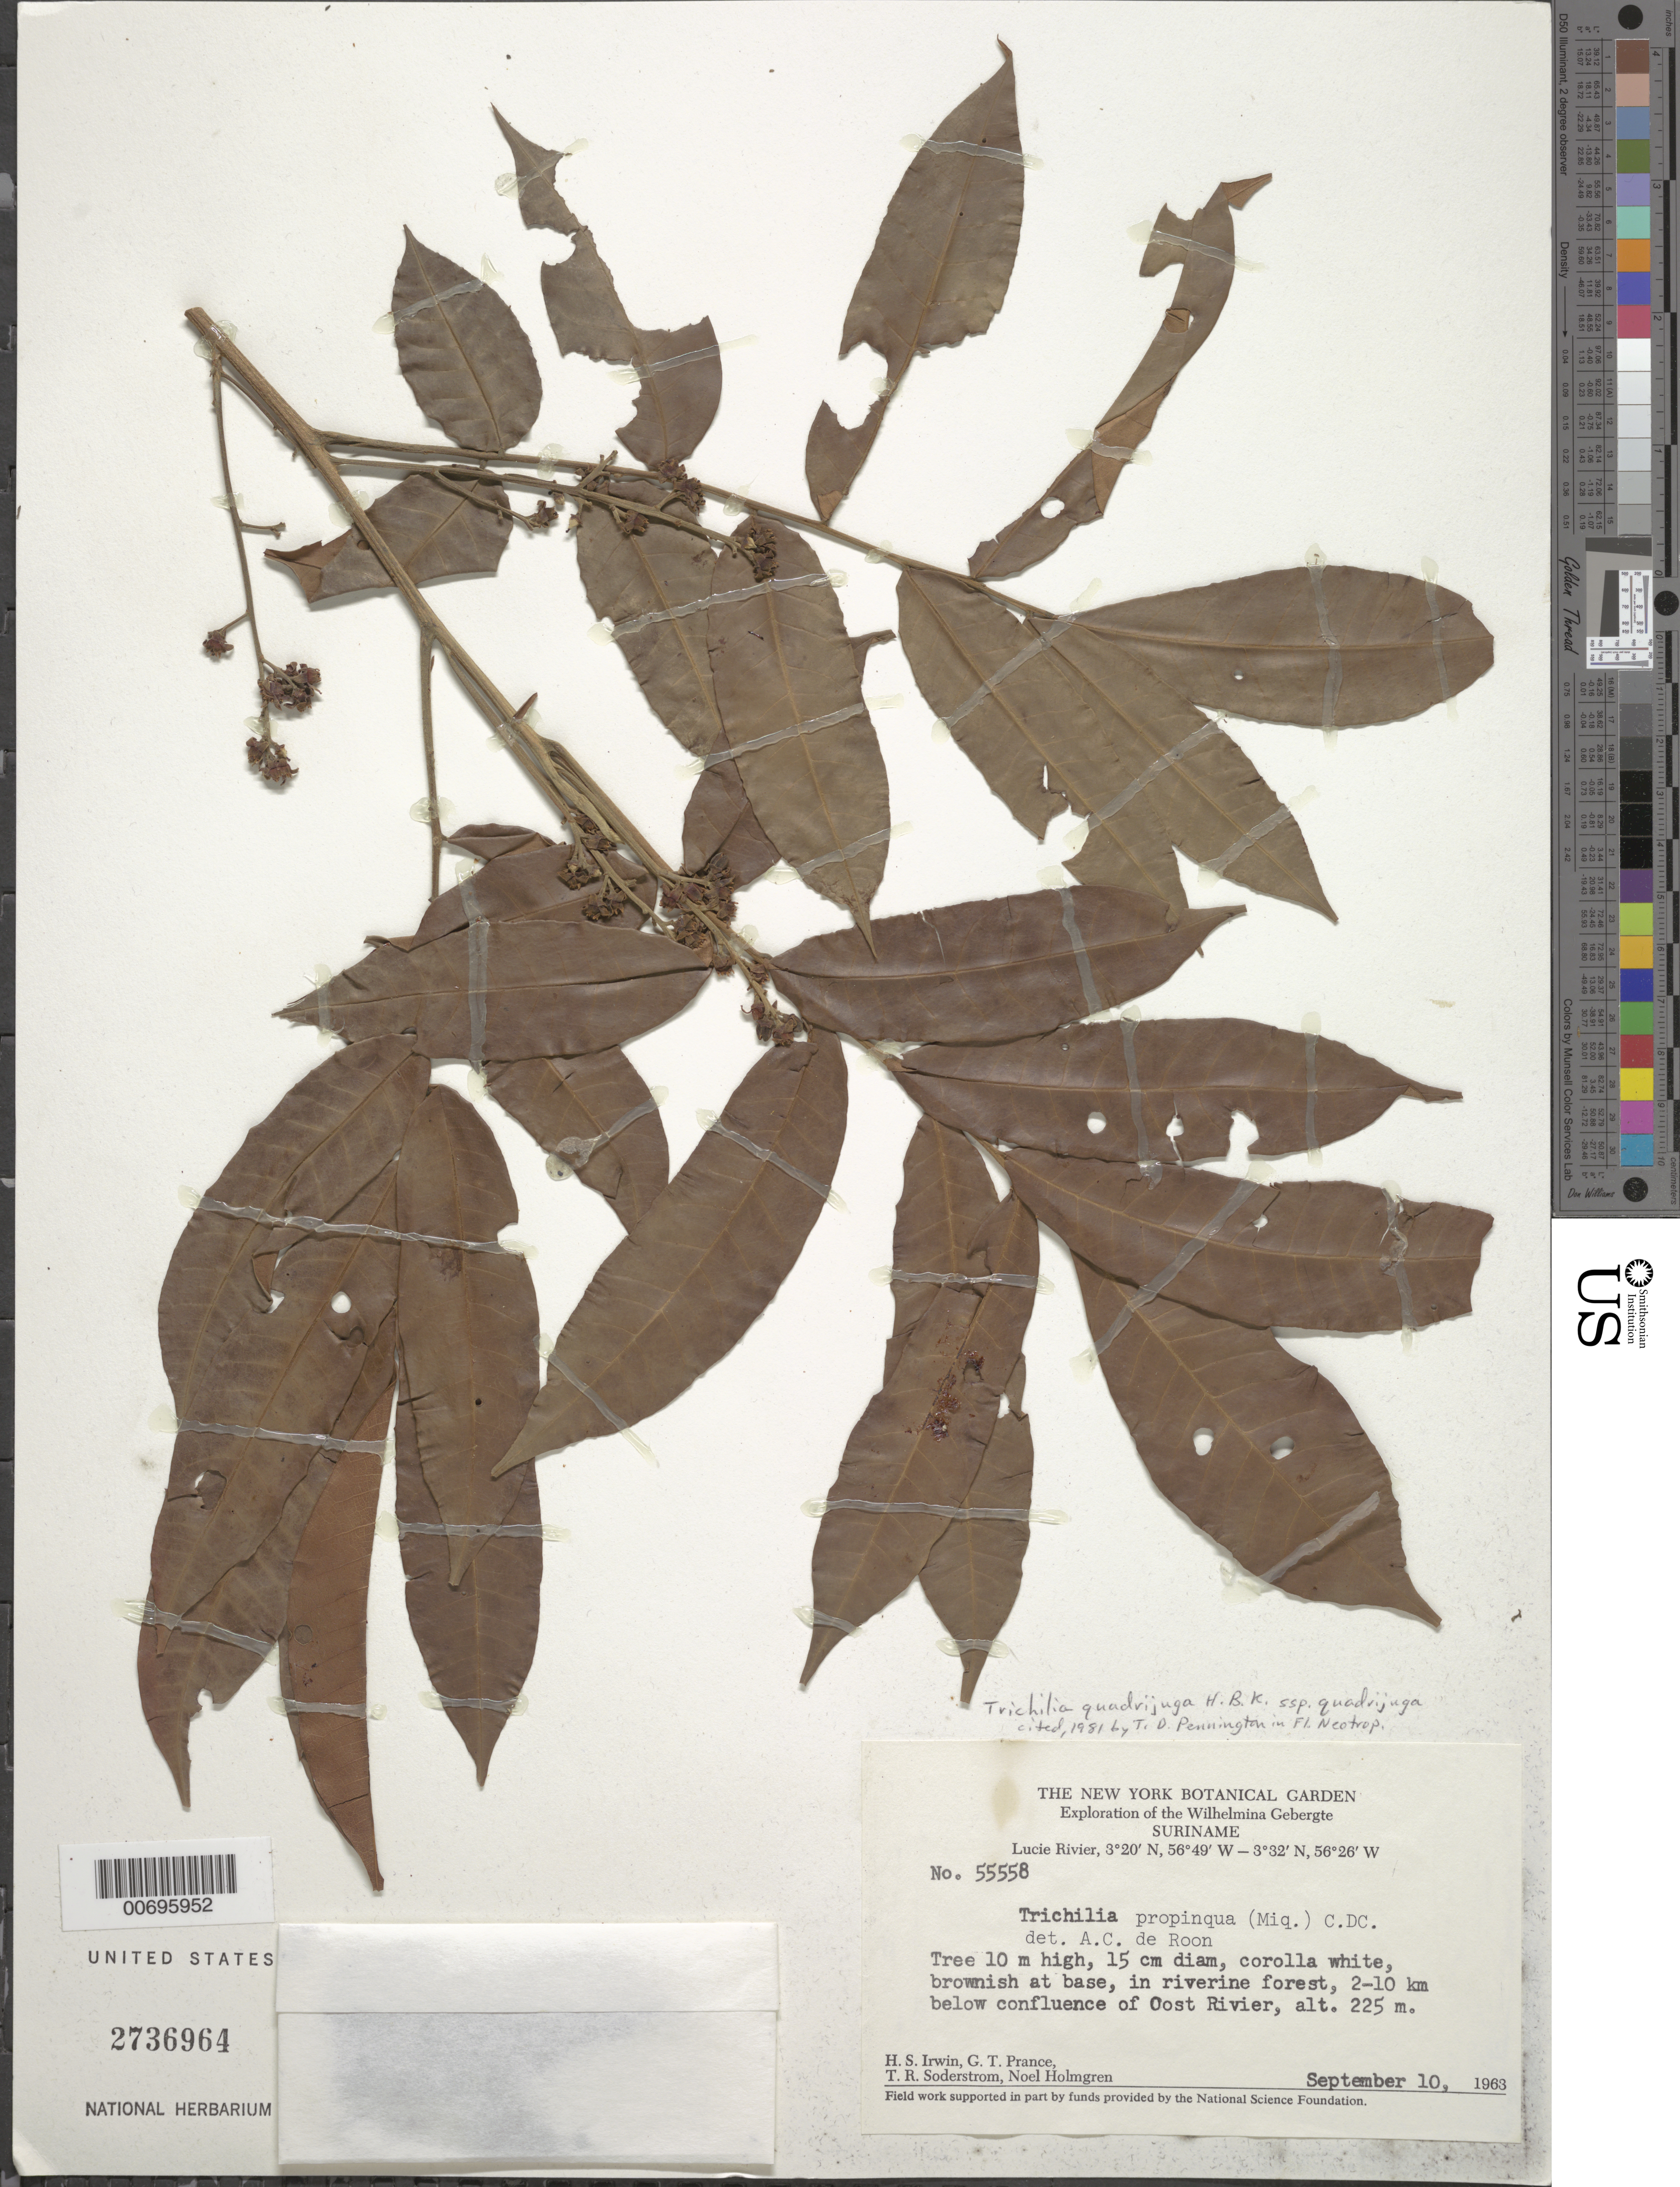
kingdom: Plantae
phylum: Tracheophyta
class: Magnoliopsida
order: Sapindales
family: Meliaceae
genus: Trichilia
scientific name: Trichilia quadrijuga subsp. quadrijuga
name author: Kunth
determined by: Pennington, T. D., (K)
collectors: H. Irwin, G. T. Prance, T. R. Soderstrom & N. H. Holmgren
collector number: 55558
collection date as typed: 10-Sep-63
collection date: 1963-09-10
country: Suriname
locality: Lucie R., 2-10 km below confl. with Oost R., Wilhelmina Gebergte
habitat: Riverine forest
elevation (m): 225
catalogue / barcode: US 2736964